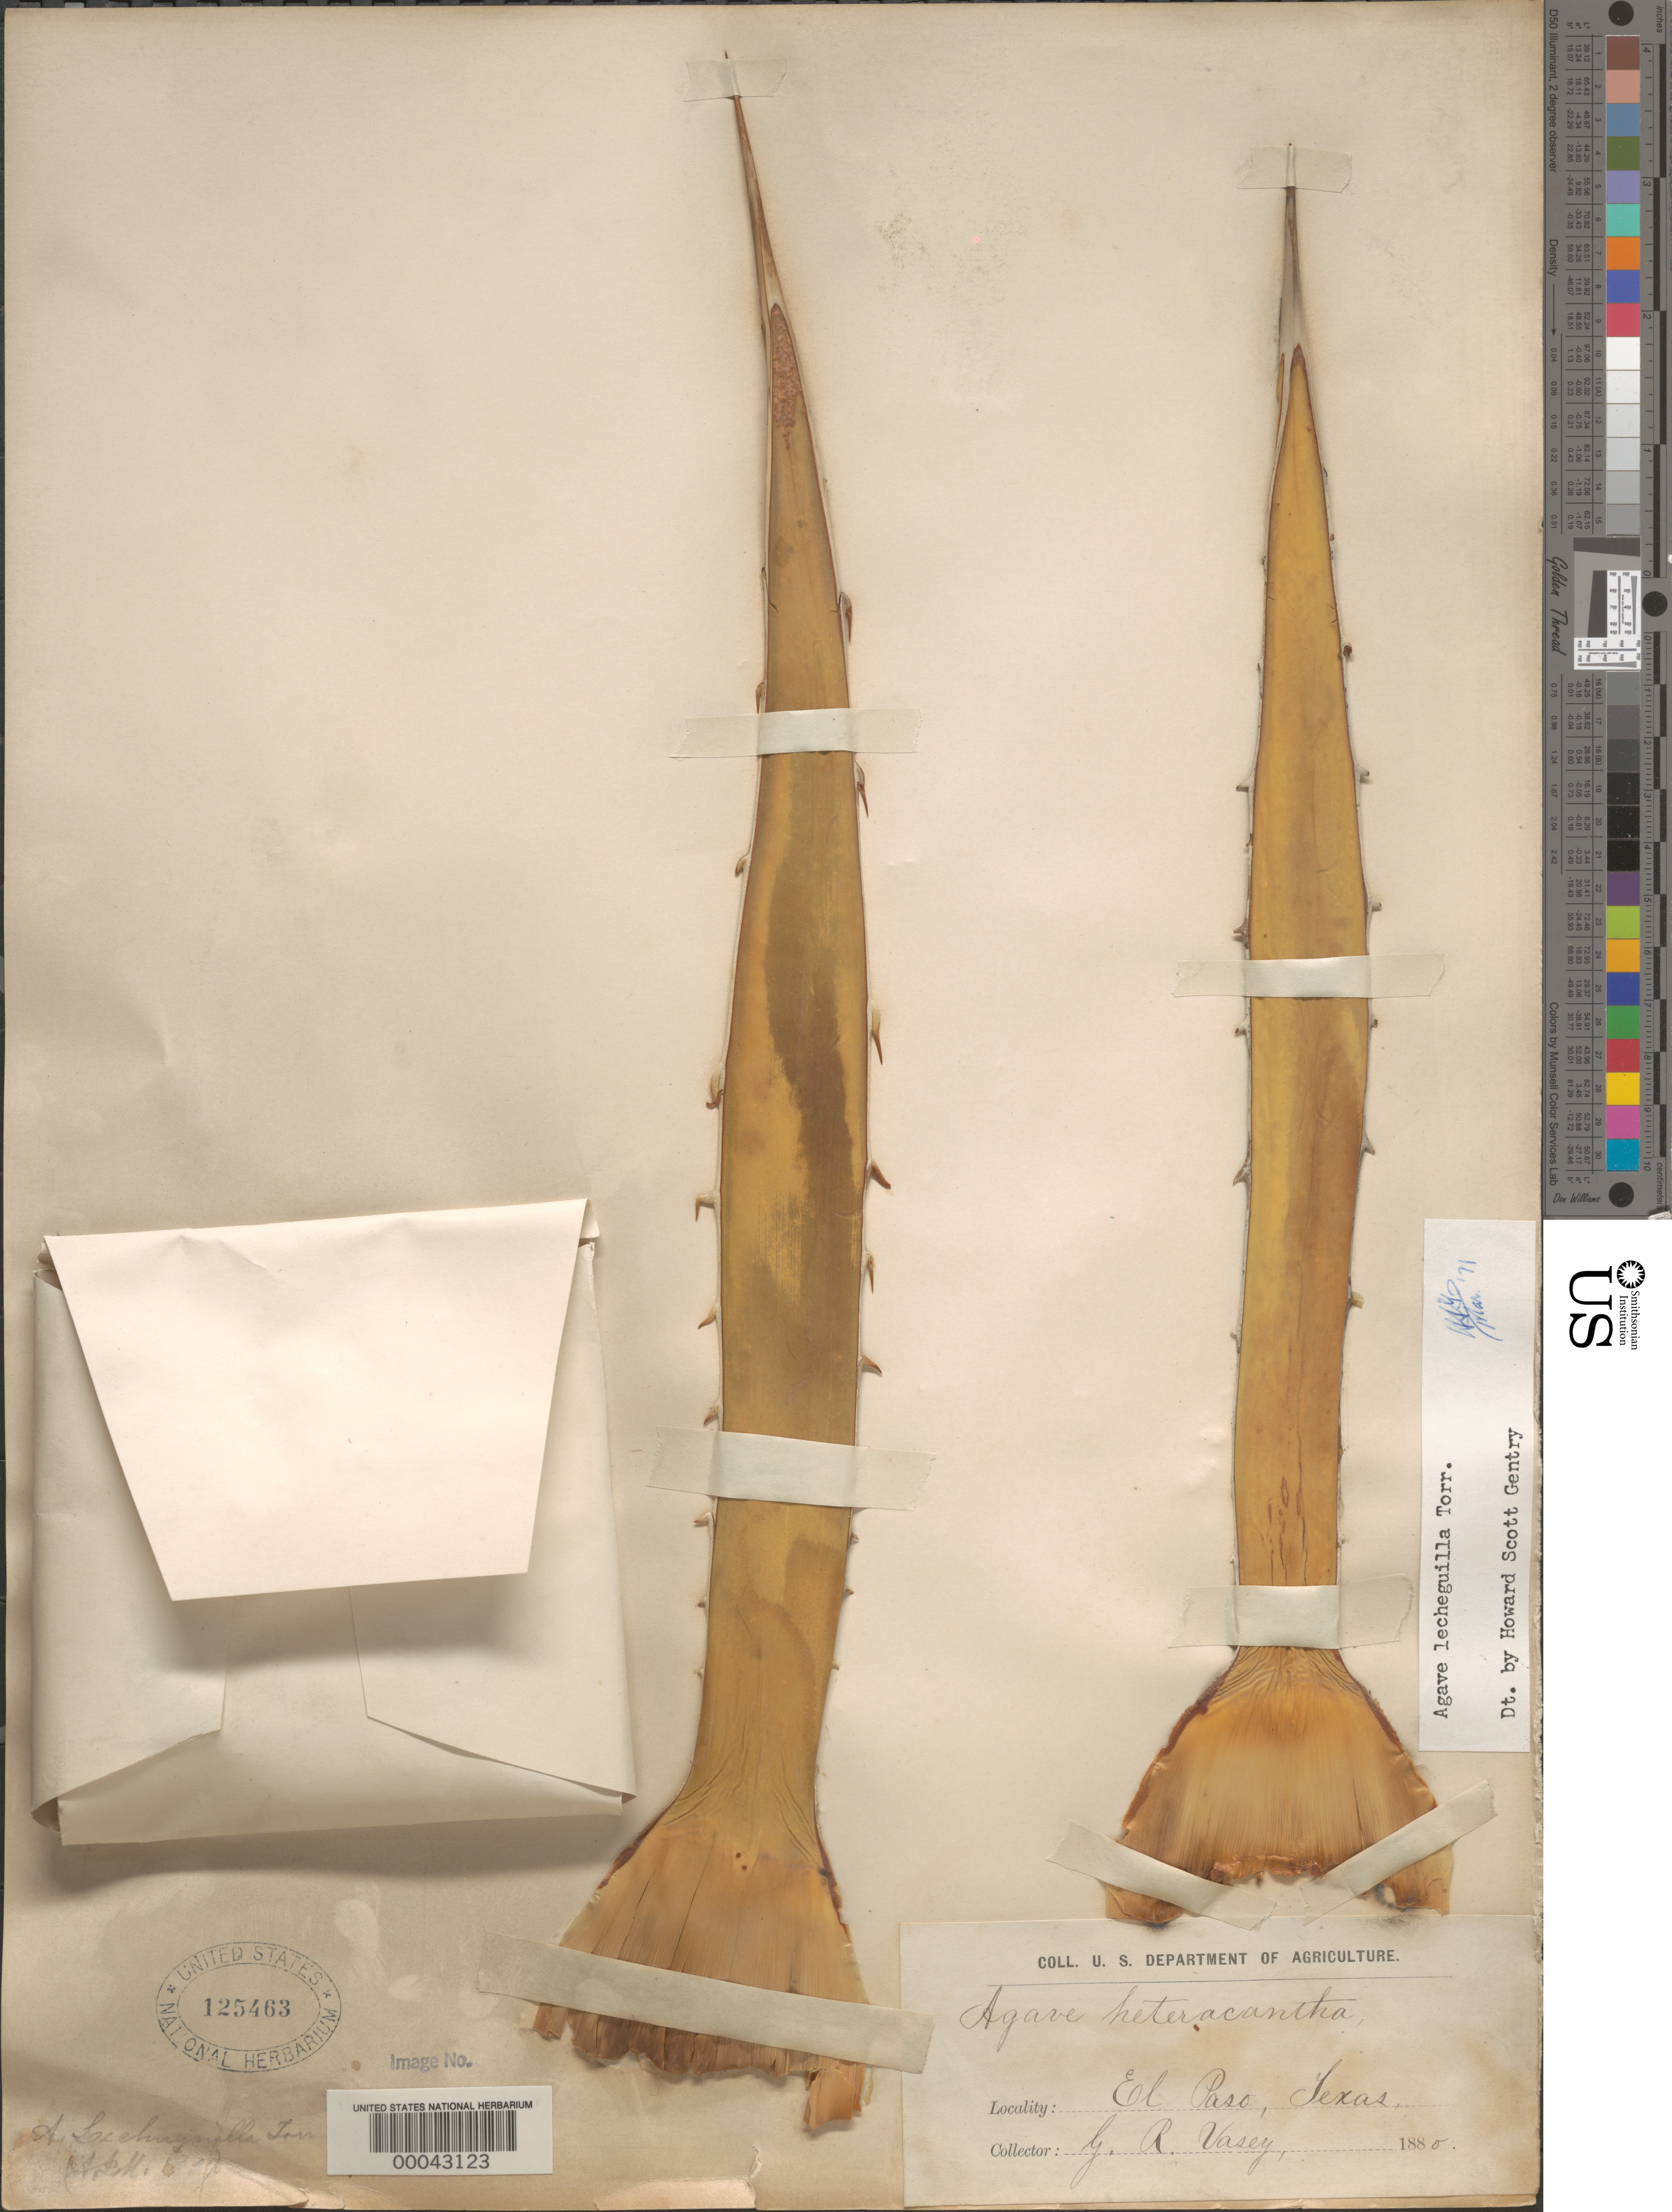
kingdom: Plantae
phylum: Tracheophyta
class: Liliopsida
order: Asparagales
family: Asparagaceae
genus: Agave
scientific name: Agave lechuguilla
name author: Torr.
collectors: G. R. Vasey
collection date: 1880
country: United States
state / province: Texas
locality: El Paso.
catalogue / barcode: US 125463